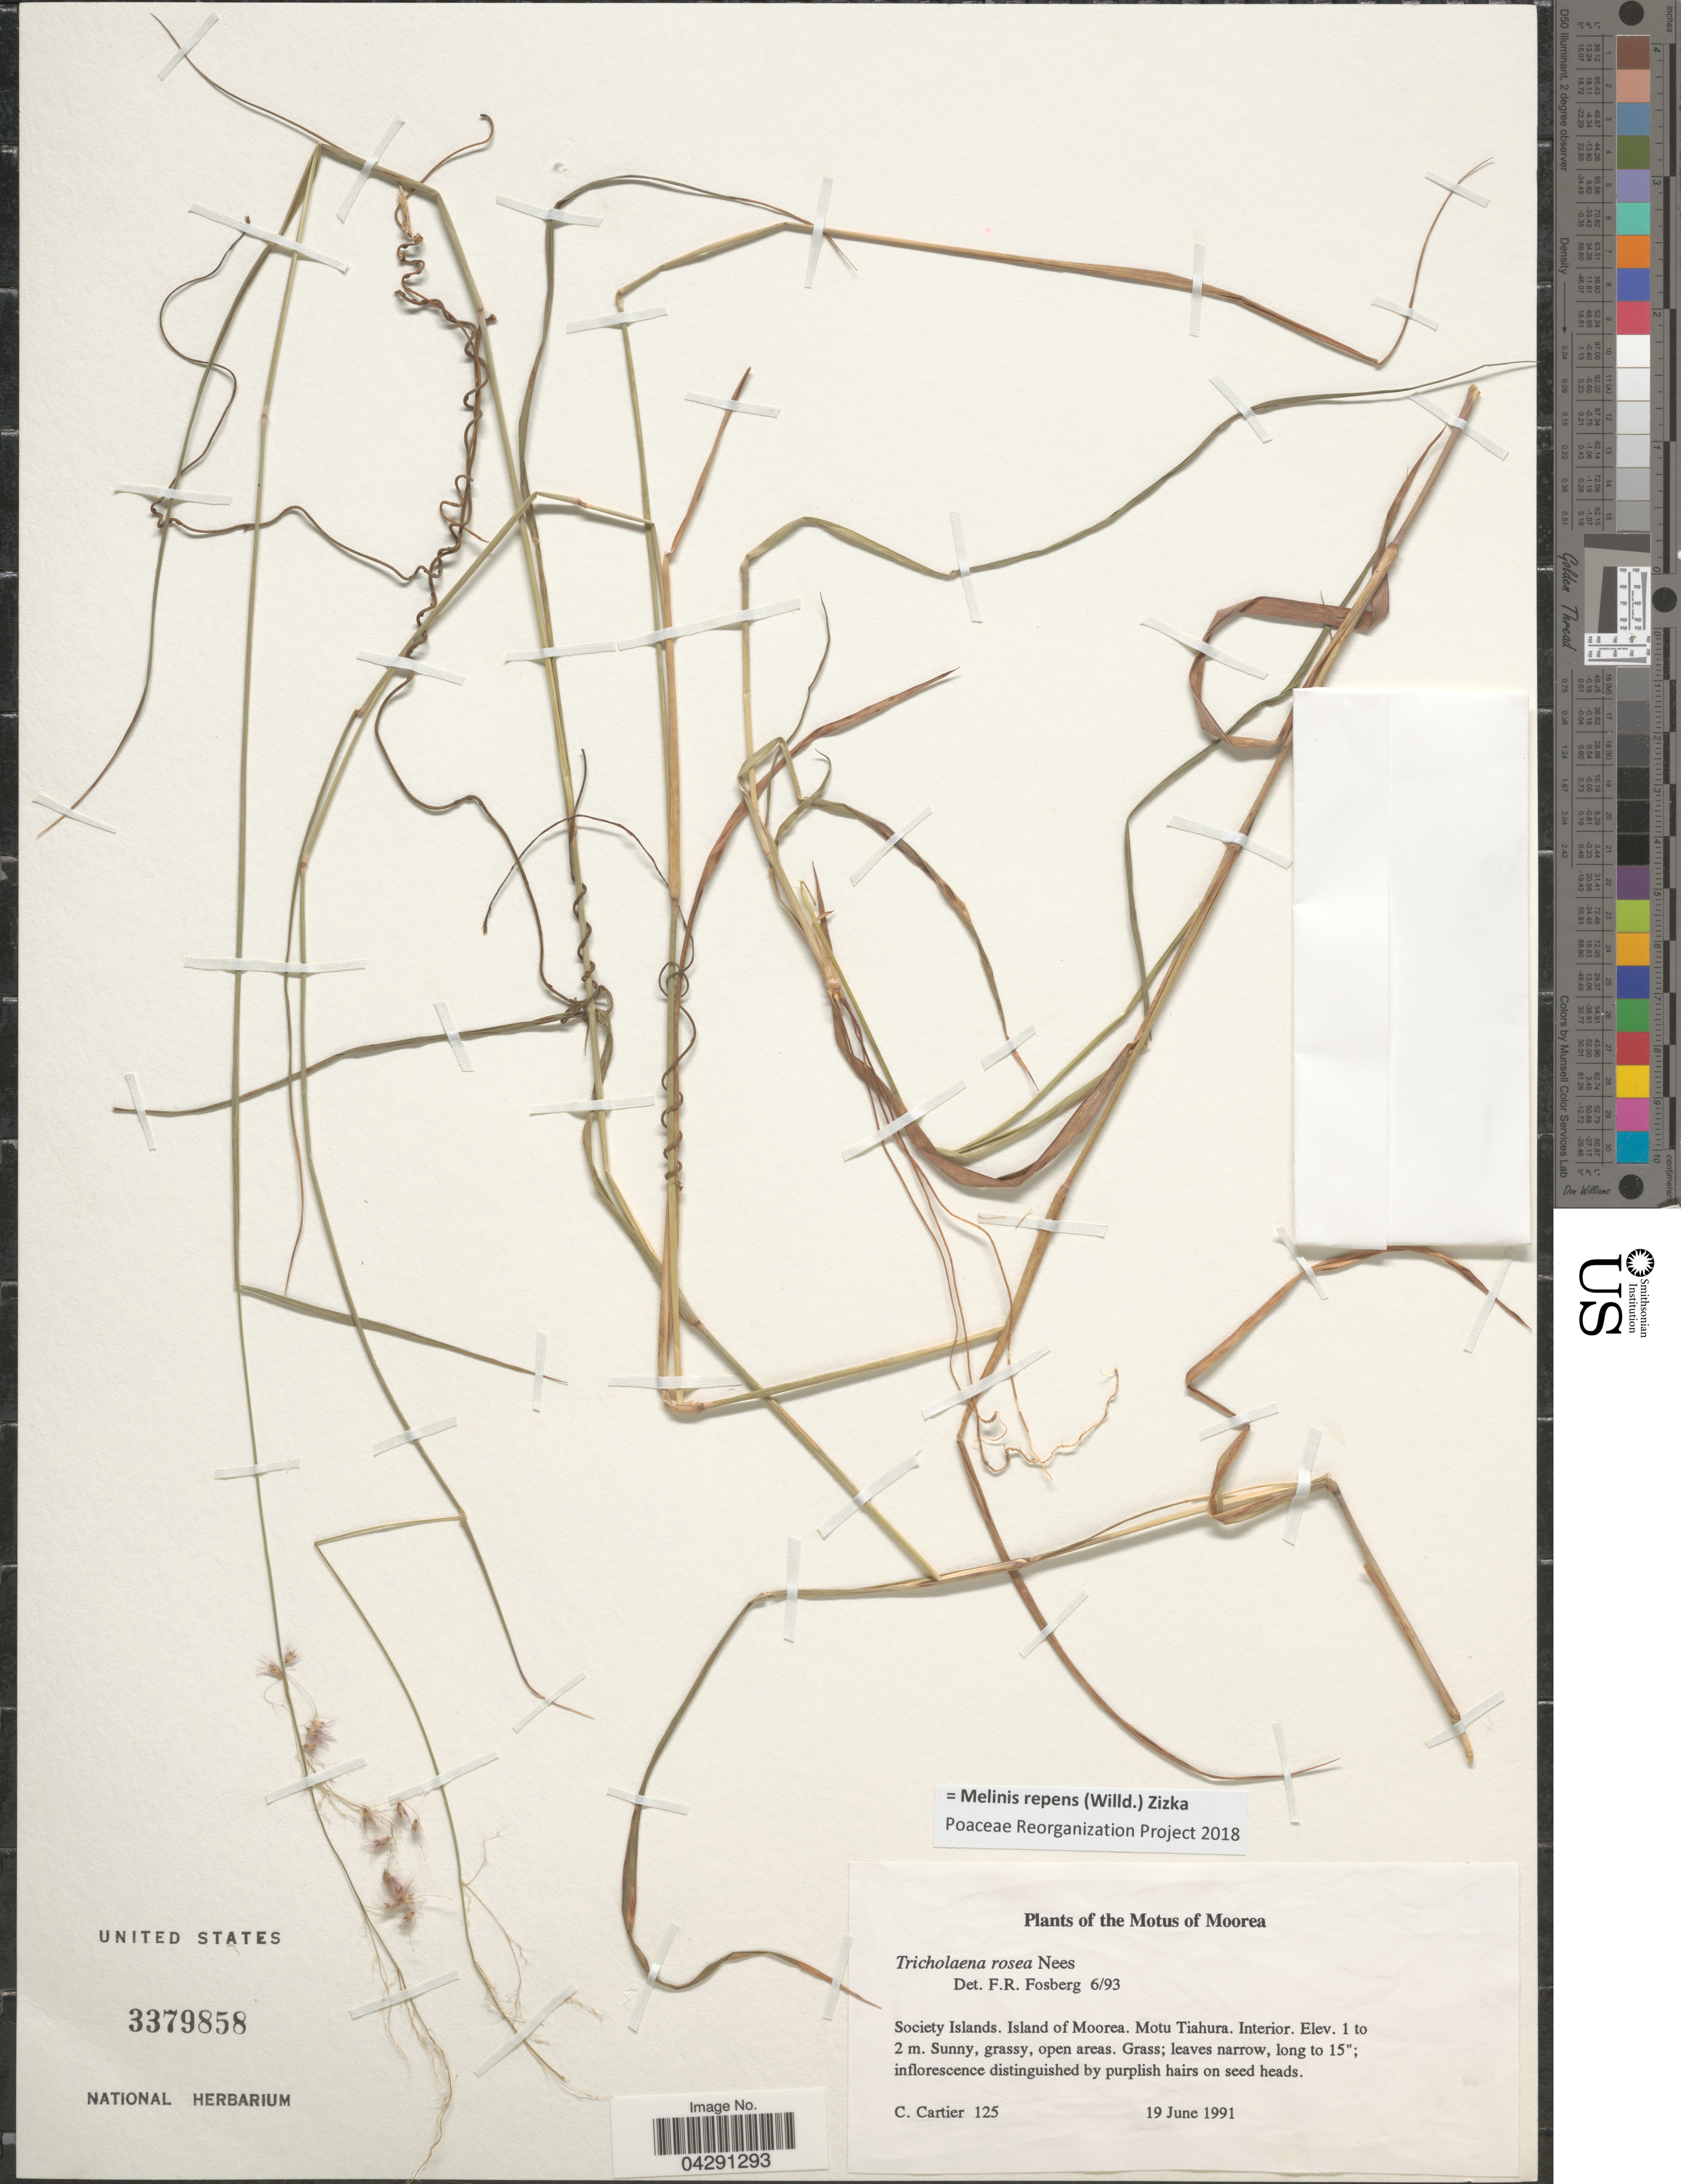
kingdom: Plantae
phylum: Tracheophyta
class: Liliopsida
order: Poales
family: Poaceae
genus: Melinis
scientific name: Melinis repens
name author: (Willd.) Zizka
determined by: Poaceae Reorganization Project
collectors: C. Cartier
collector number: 125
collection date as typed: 19 Jun 1991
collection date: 1991-06-19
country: French Polynesia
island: Moorea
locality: Interior, Tiahura [Society Is.]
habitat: Sunny, grassy, open areas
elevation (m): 1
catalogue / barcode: US 3379858